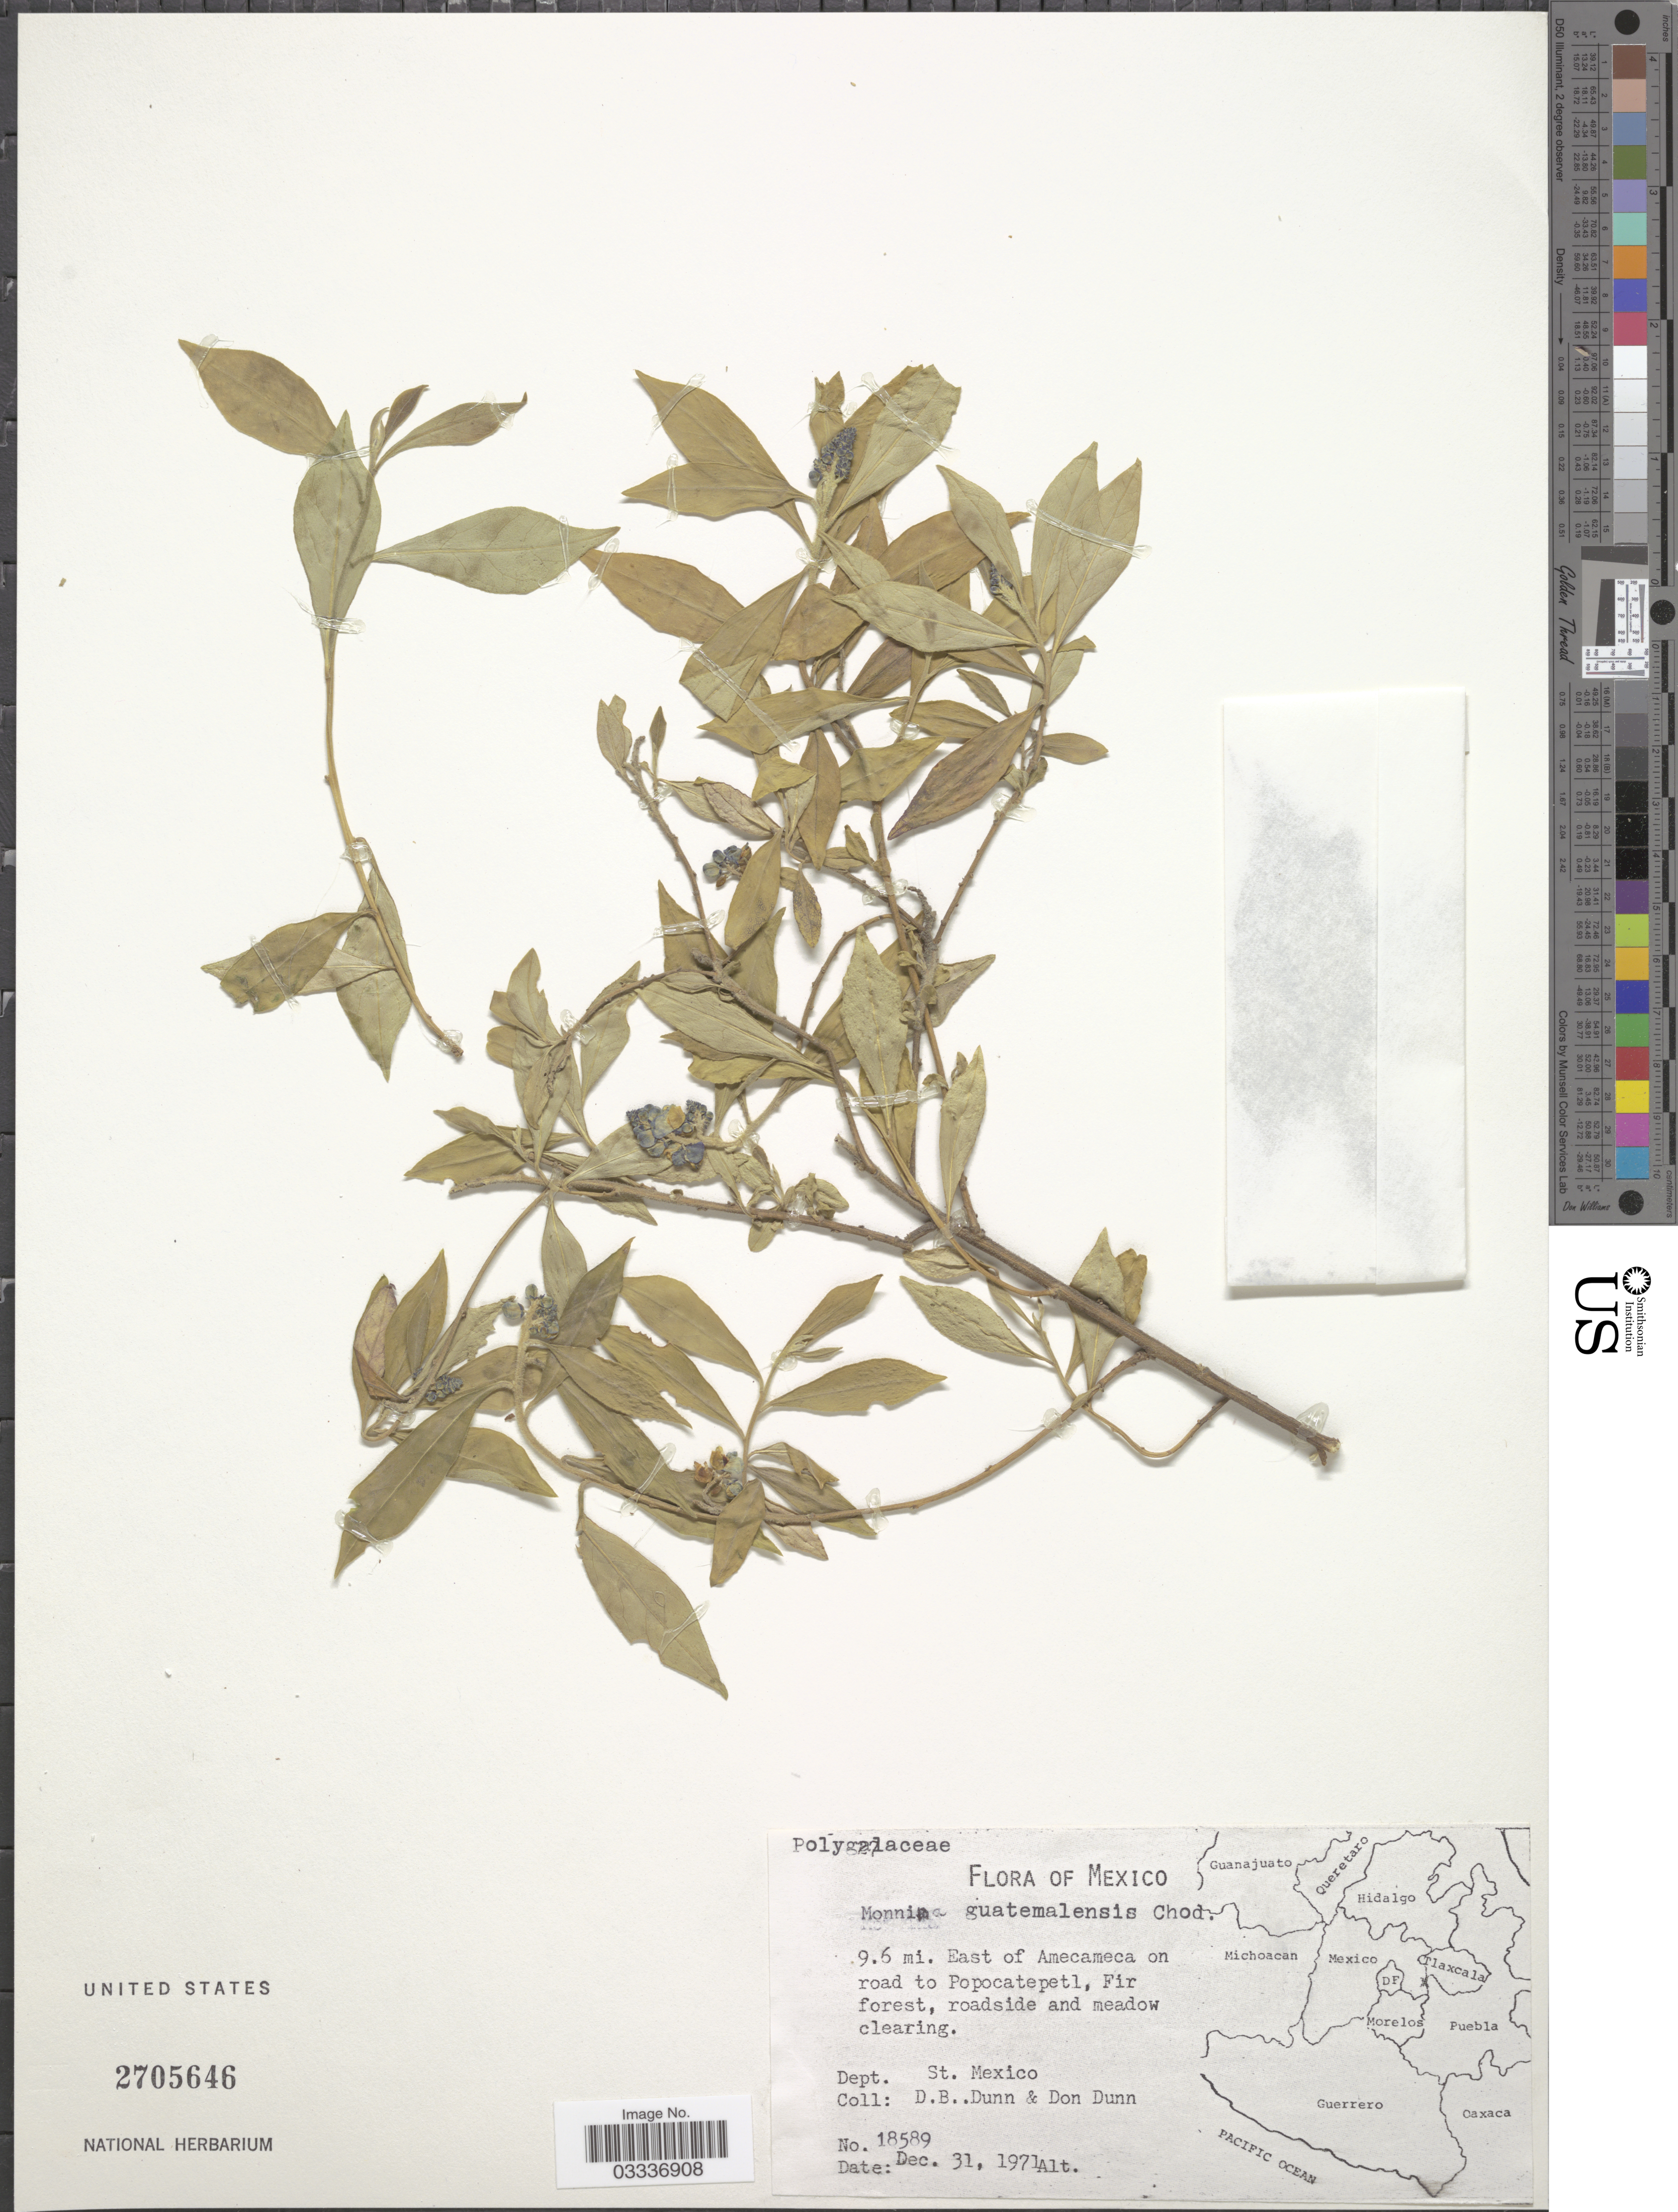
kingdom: Plantae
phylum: Tracheophyta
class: Magnoliopsida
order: Fabales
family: Polygalaceae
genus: Monnina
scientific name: Monnina guatemalensis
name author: Chodat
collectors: D. B. Dunn & D. Dunn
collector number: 18589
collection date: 1971-12-31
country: Mexico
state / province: México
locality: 9.6 mi. East of Amecameca on road to Popocatepetl. Dept. St. Mexico.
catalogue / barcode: US 2705646